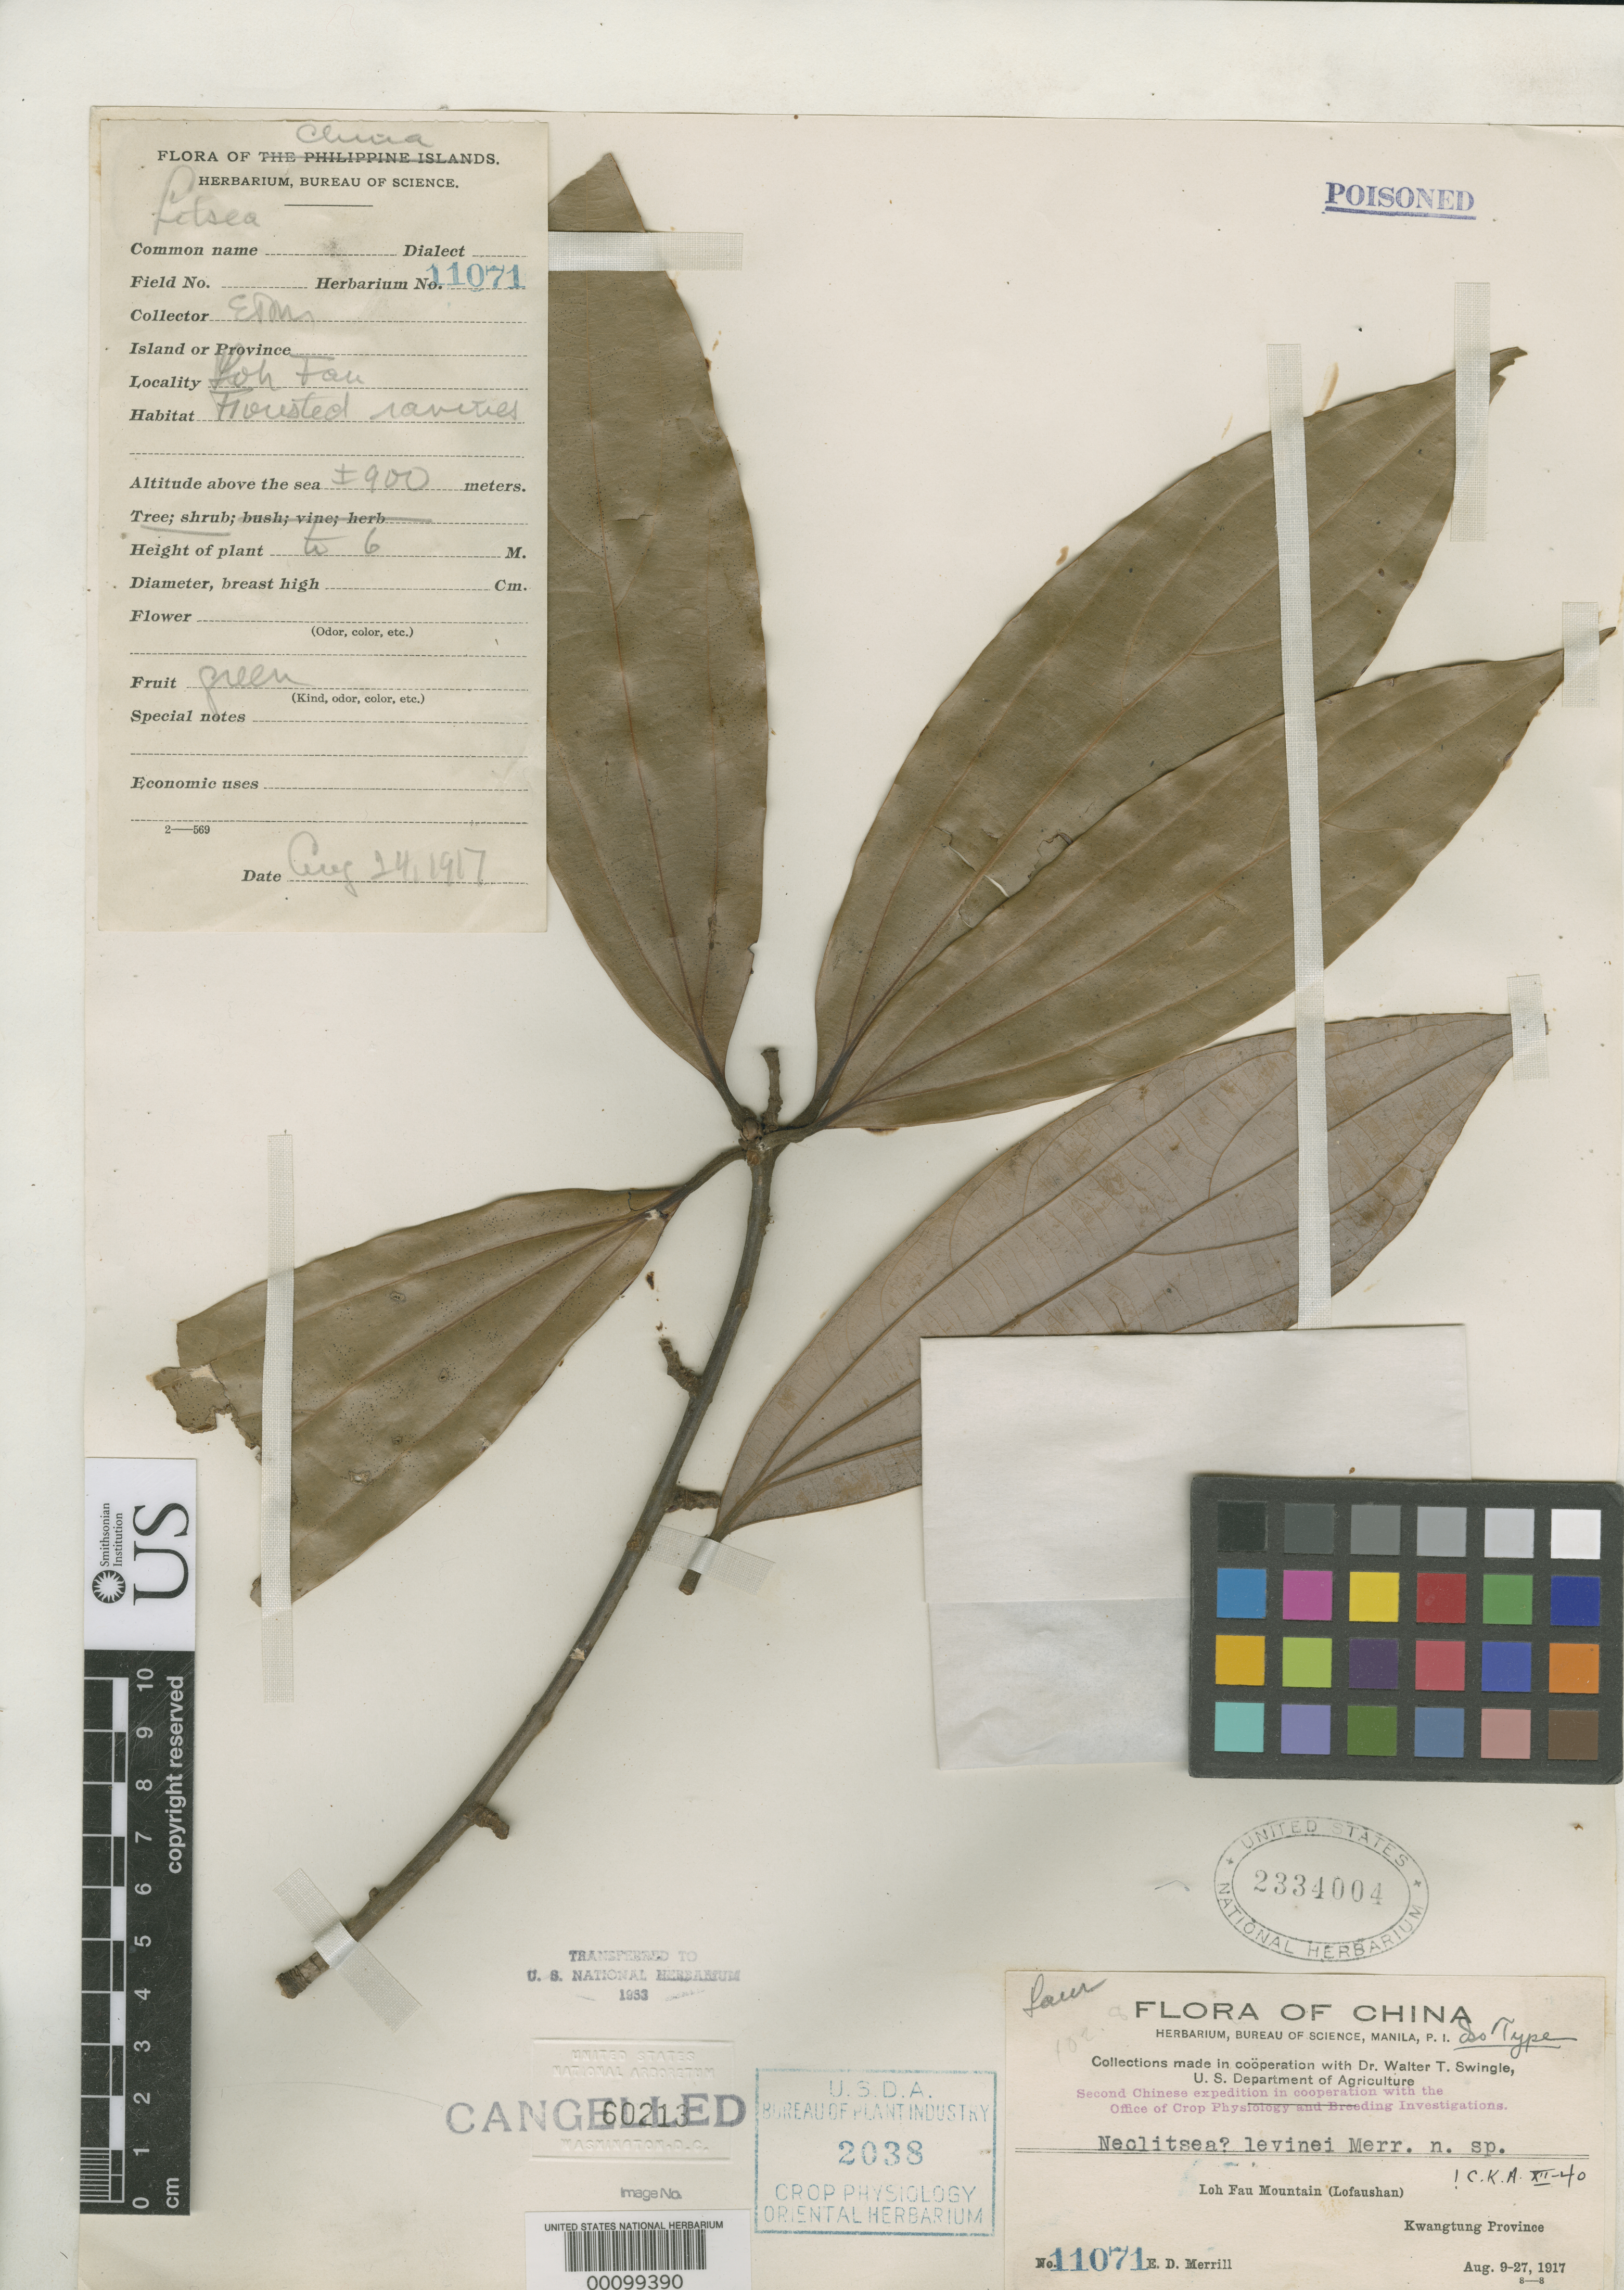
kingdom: Plantae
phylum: Tracheophyta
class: Magnoliopsida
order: Laurales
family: Lauraceae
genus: Neolitsea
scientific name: Neolitsea levinei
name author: Merr.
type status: Isotype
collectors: E. D. Merrill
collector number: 11071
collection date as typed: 24 Aug 1917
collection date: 1917-08-24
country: China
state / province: Guangdong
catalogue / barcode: US 2334004